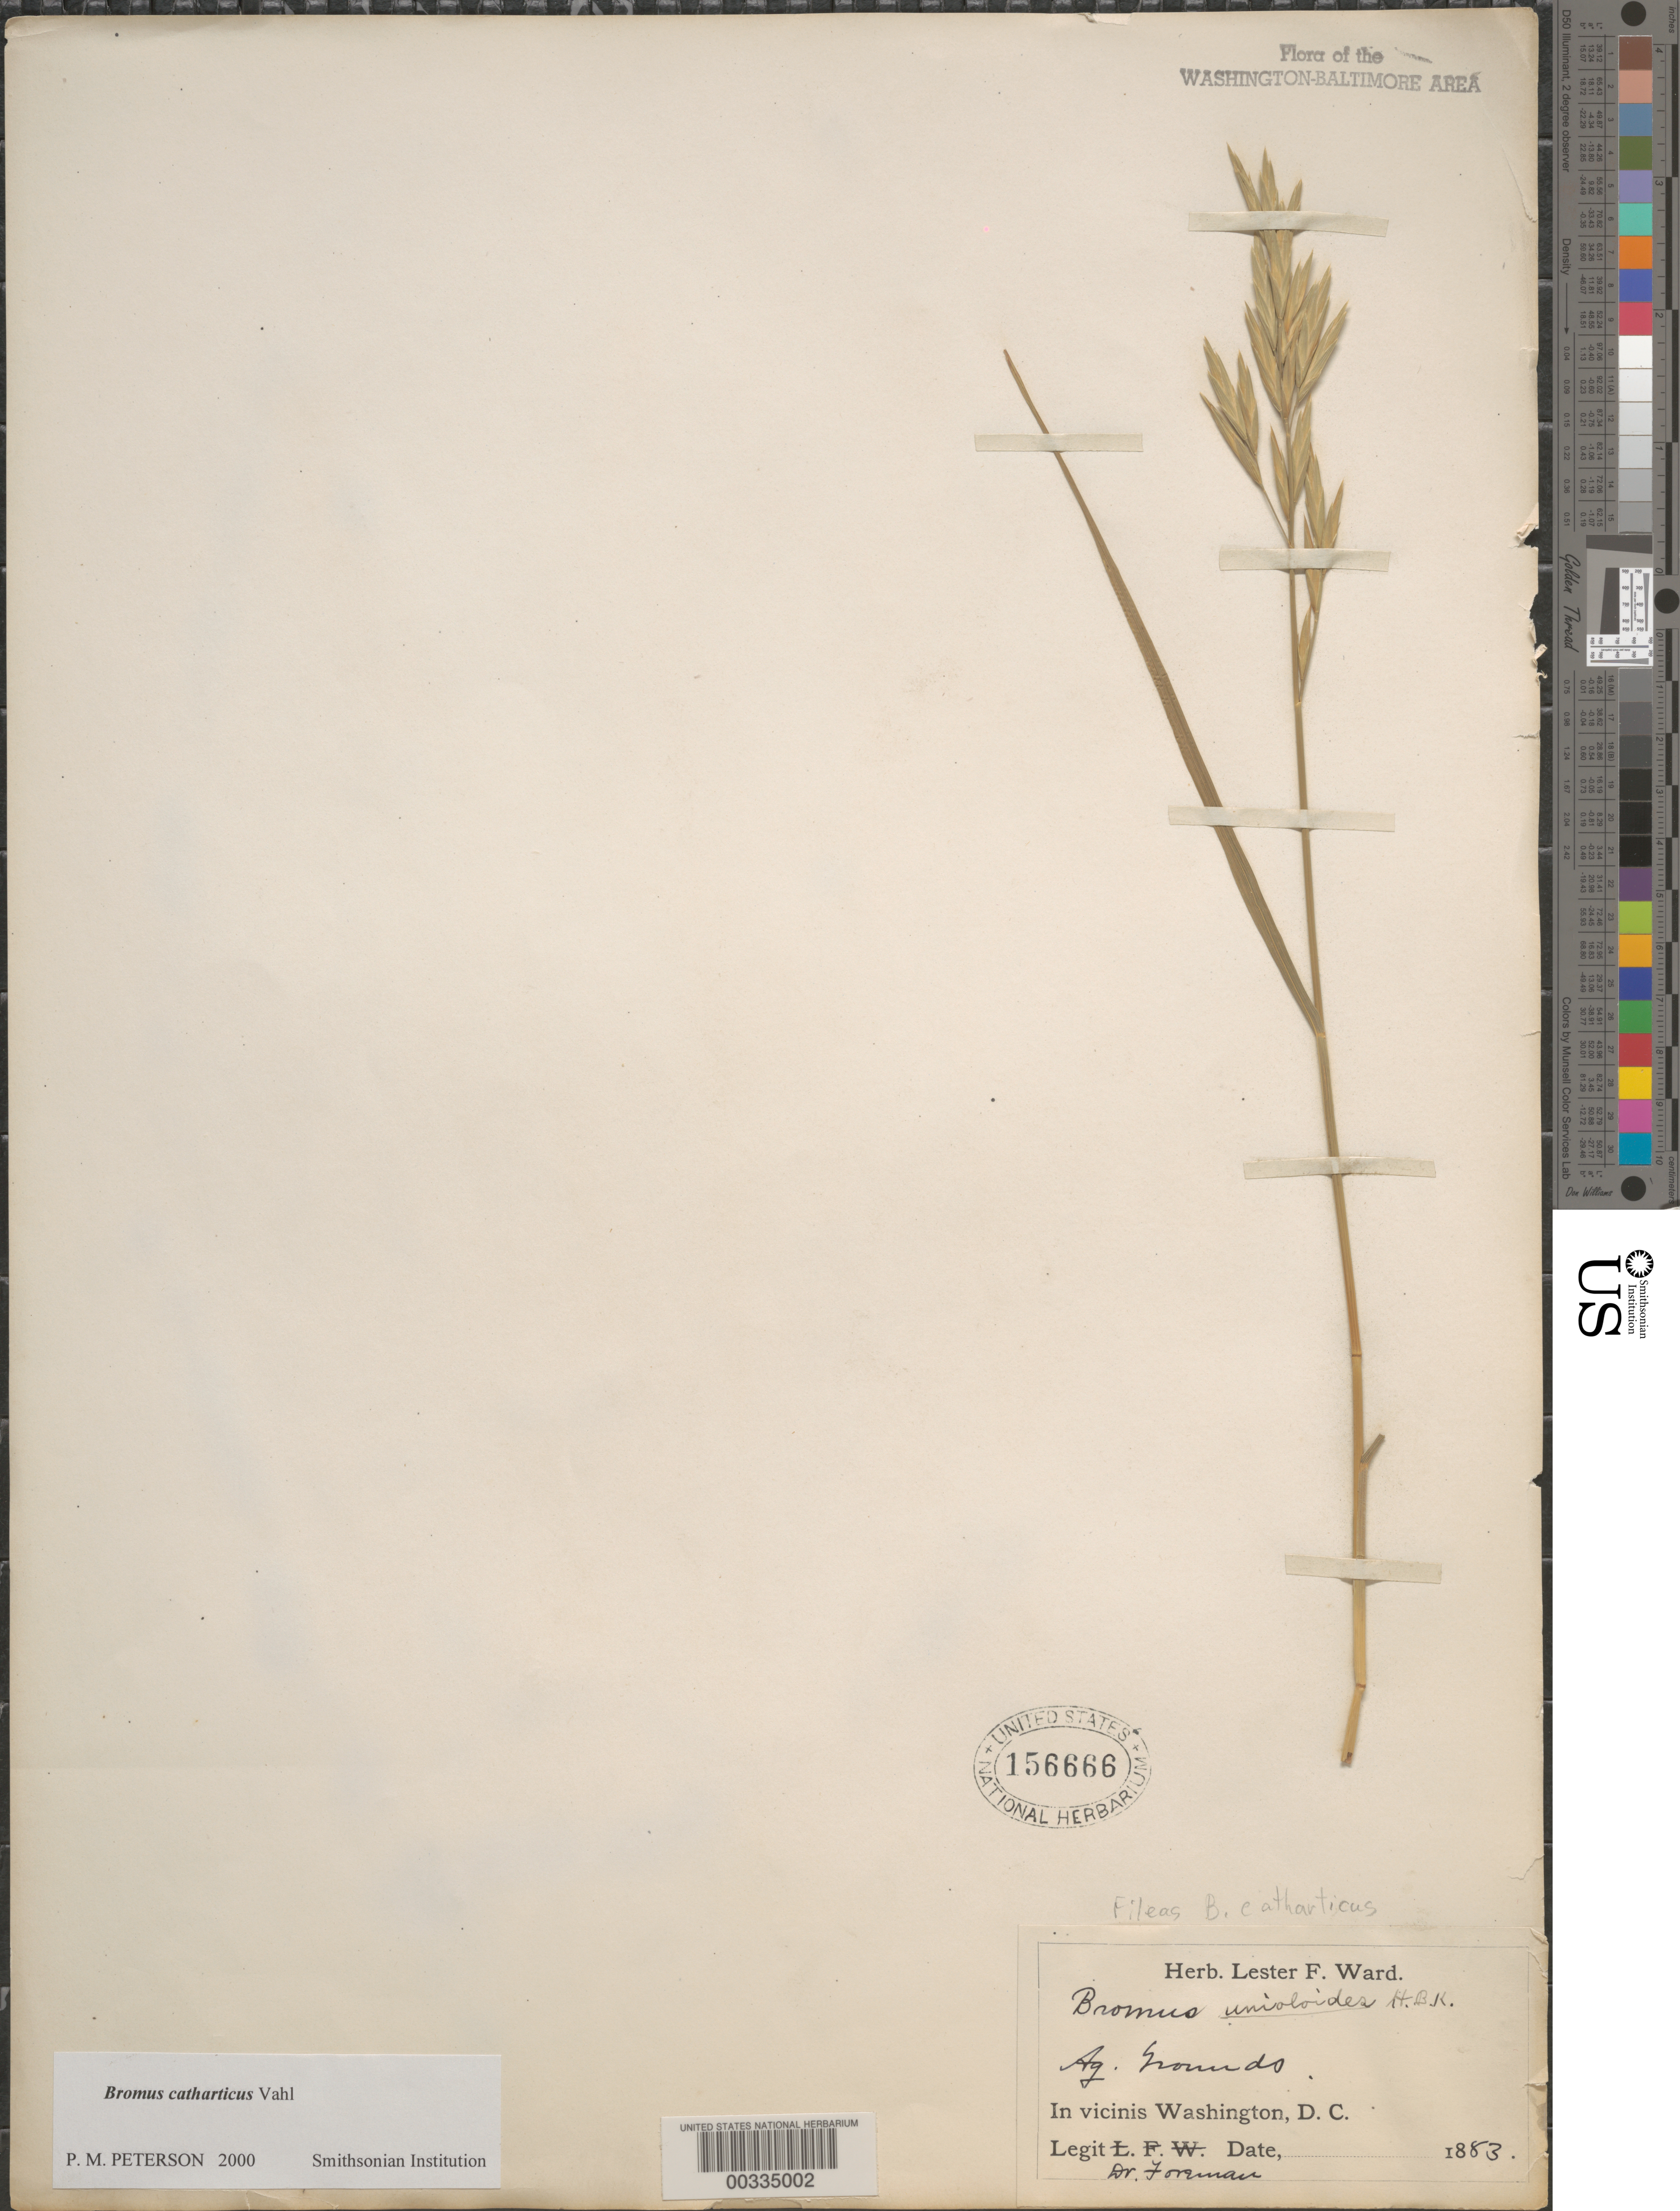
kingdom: Plantae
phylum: Tracheophyta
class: Liliopsida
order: Poales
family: Poaceae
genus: Bromus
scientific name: Bromus catharticus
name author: Vahl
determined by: Peterson, Paul M., (BOT), Smithsonian Institution - National Museum of Natural History (UNITED STATES)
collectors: D. Foreman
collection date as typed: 1883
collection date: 1883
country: United States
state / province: District of Columbia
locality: Agriculture grounds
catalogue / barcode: US 156666